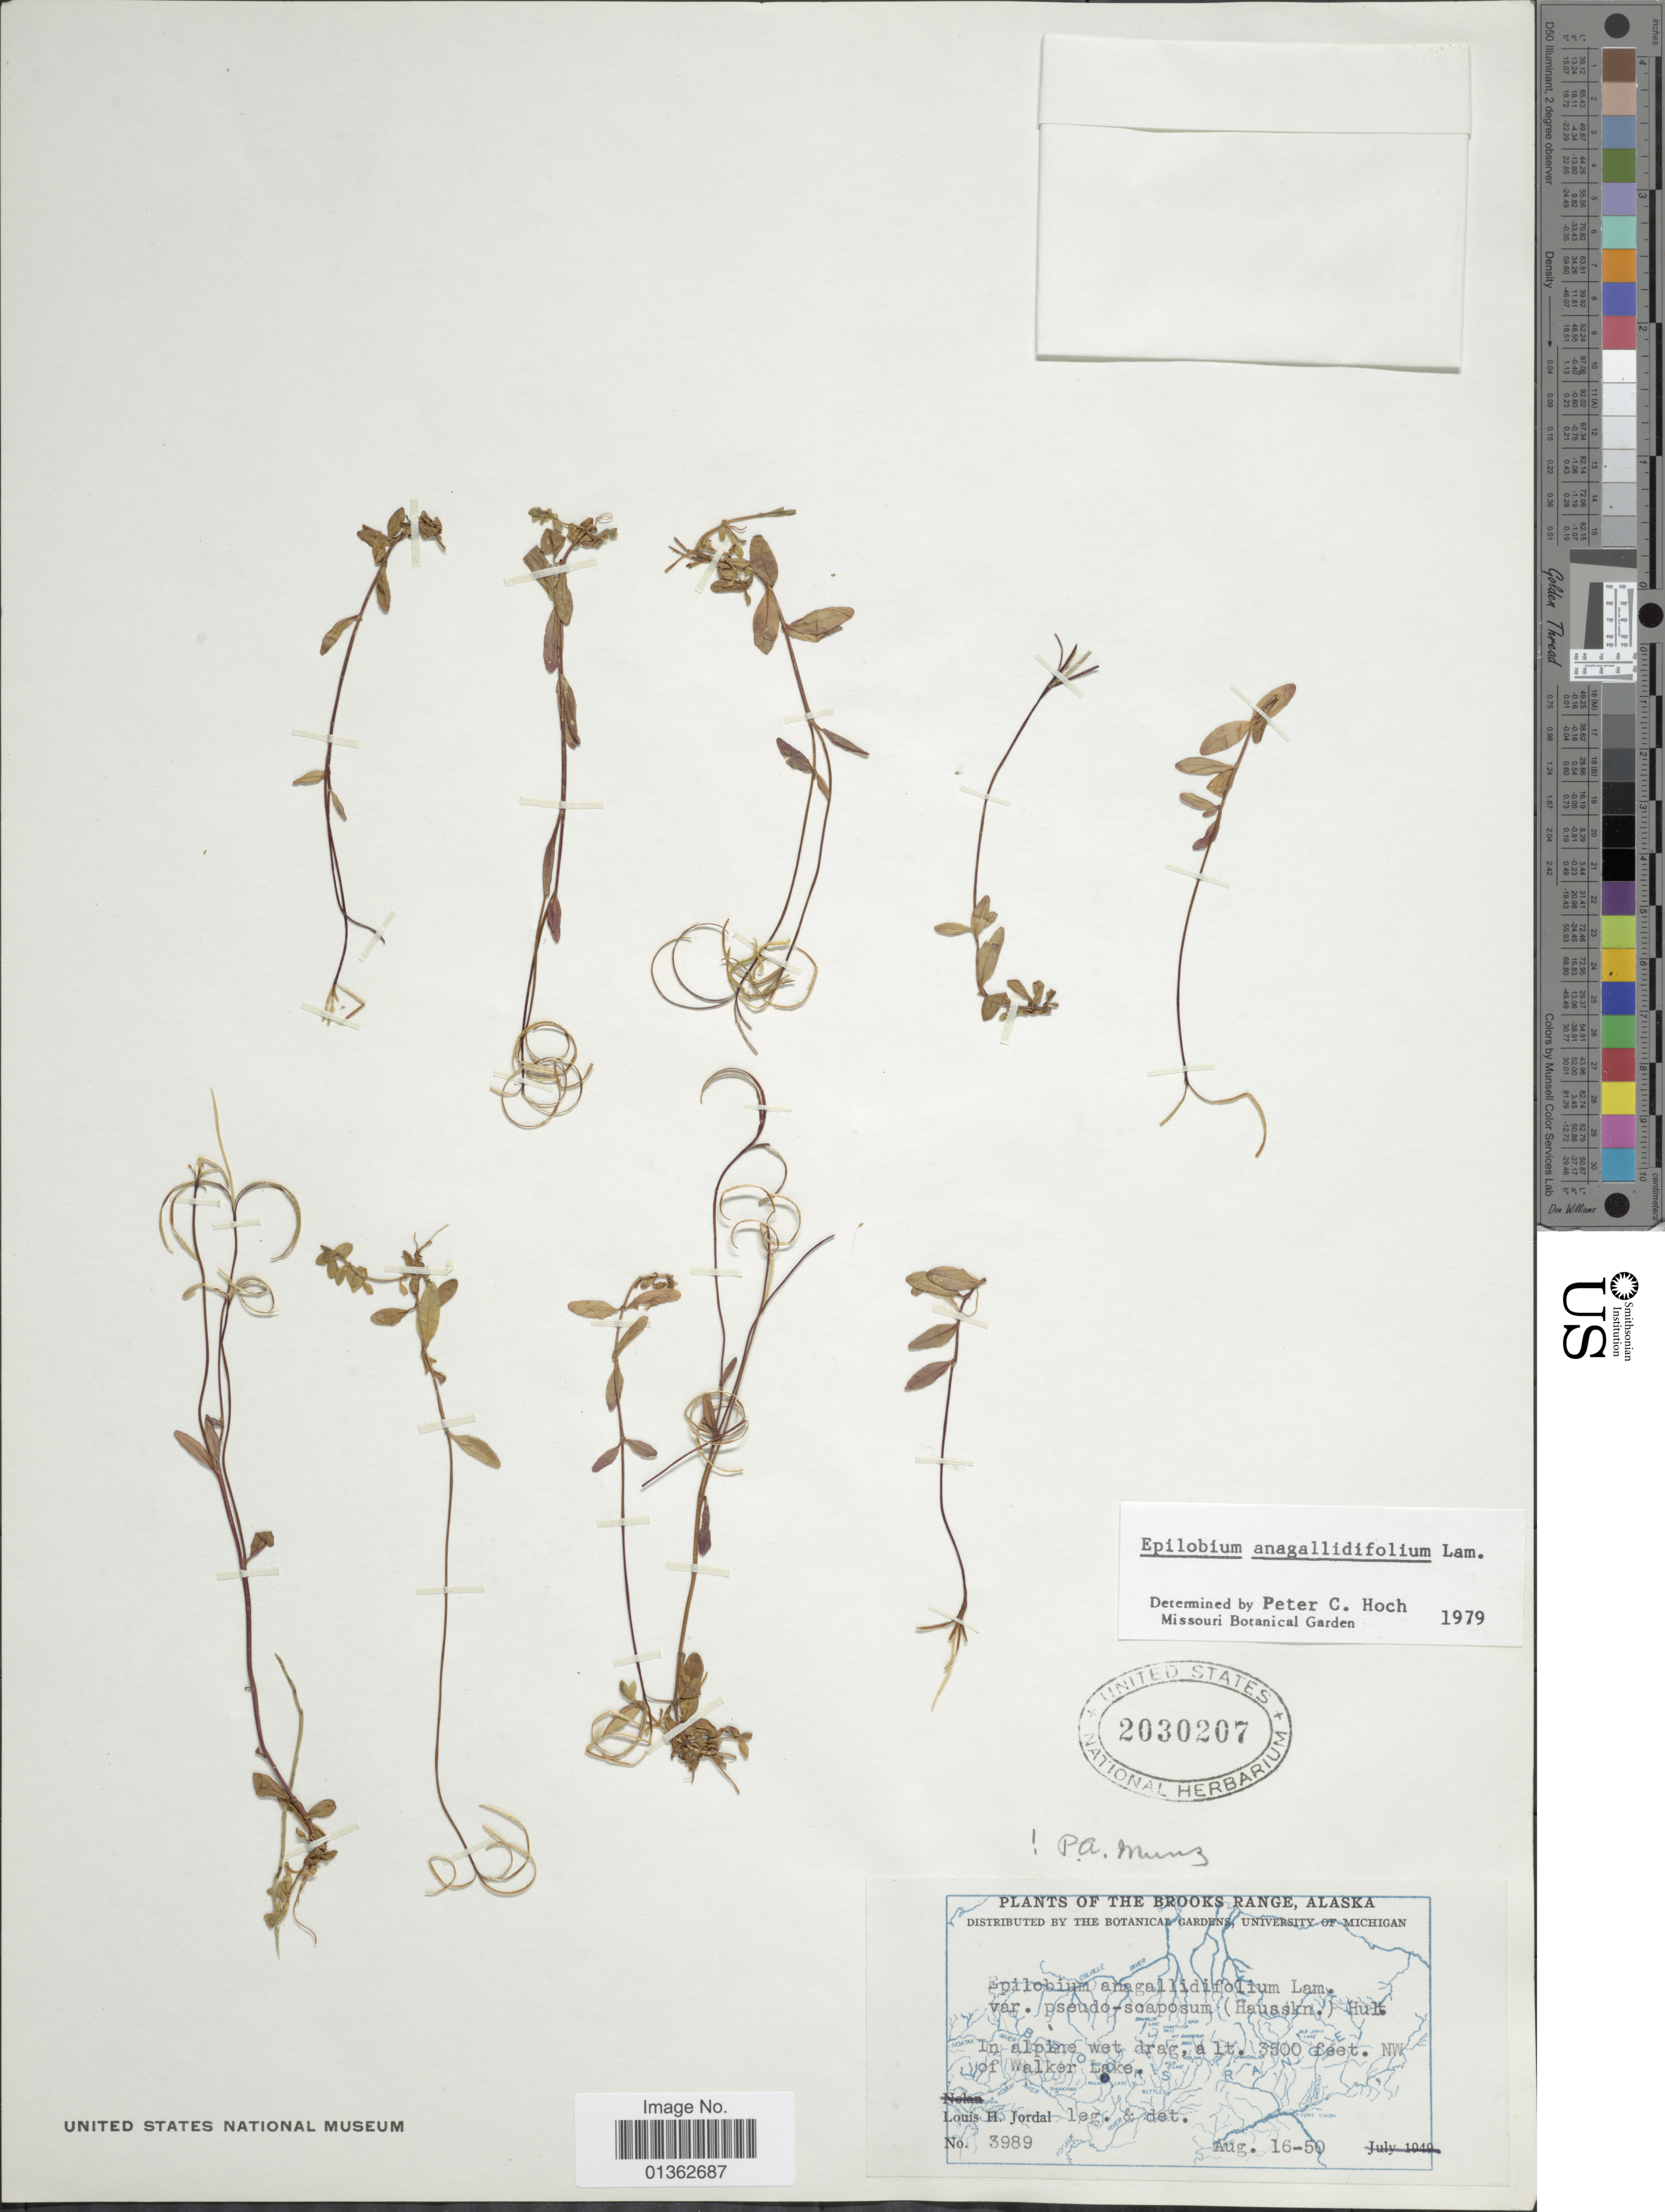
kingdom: Plantae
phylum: Tracheophyta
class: Magnoliopsida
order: Myrtales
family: Onagraceae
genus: Epilobium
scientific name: Epilobium anagallidifolium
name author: Lam.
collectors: L. Jordal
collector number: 3989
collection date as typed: Transcribed d/m/y: 16/8/50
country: United States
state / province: Alaska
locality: Brooks Range. NW of Walker Lake.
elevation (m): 1067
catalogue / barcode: US 2030207